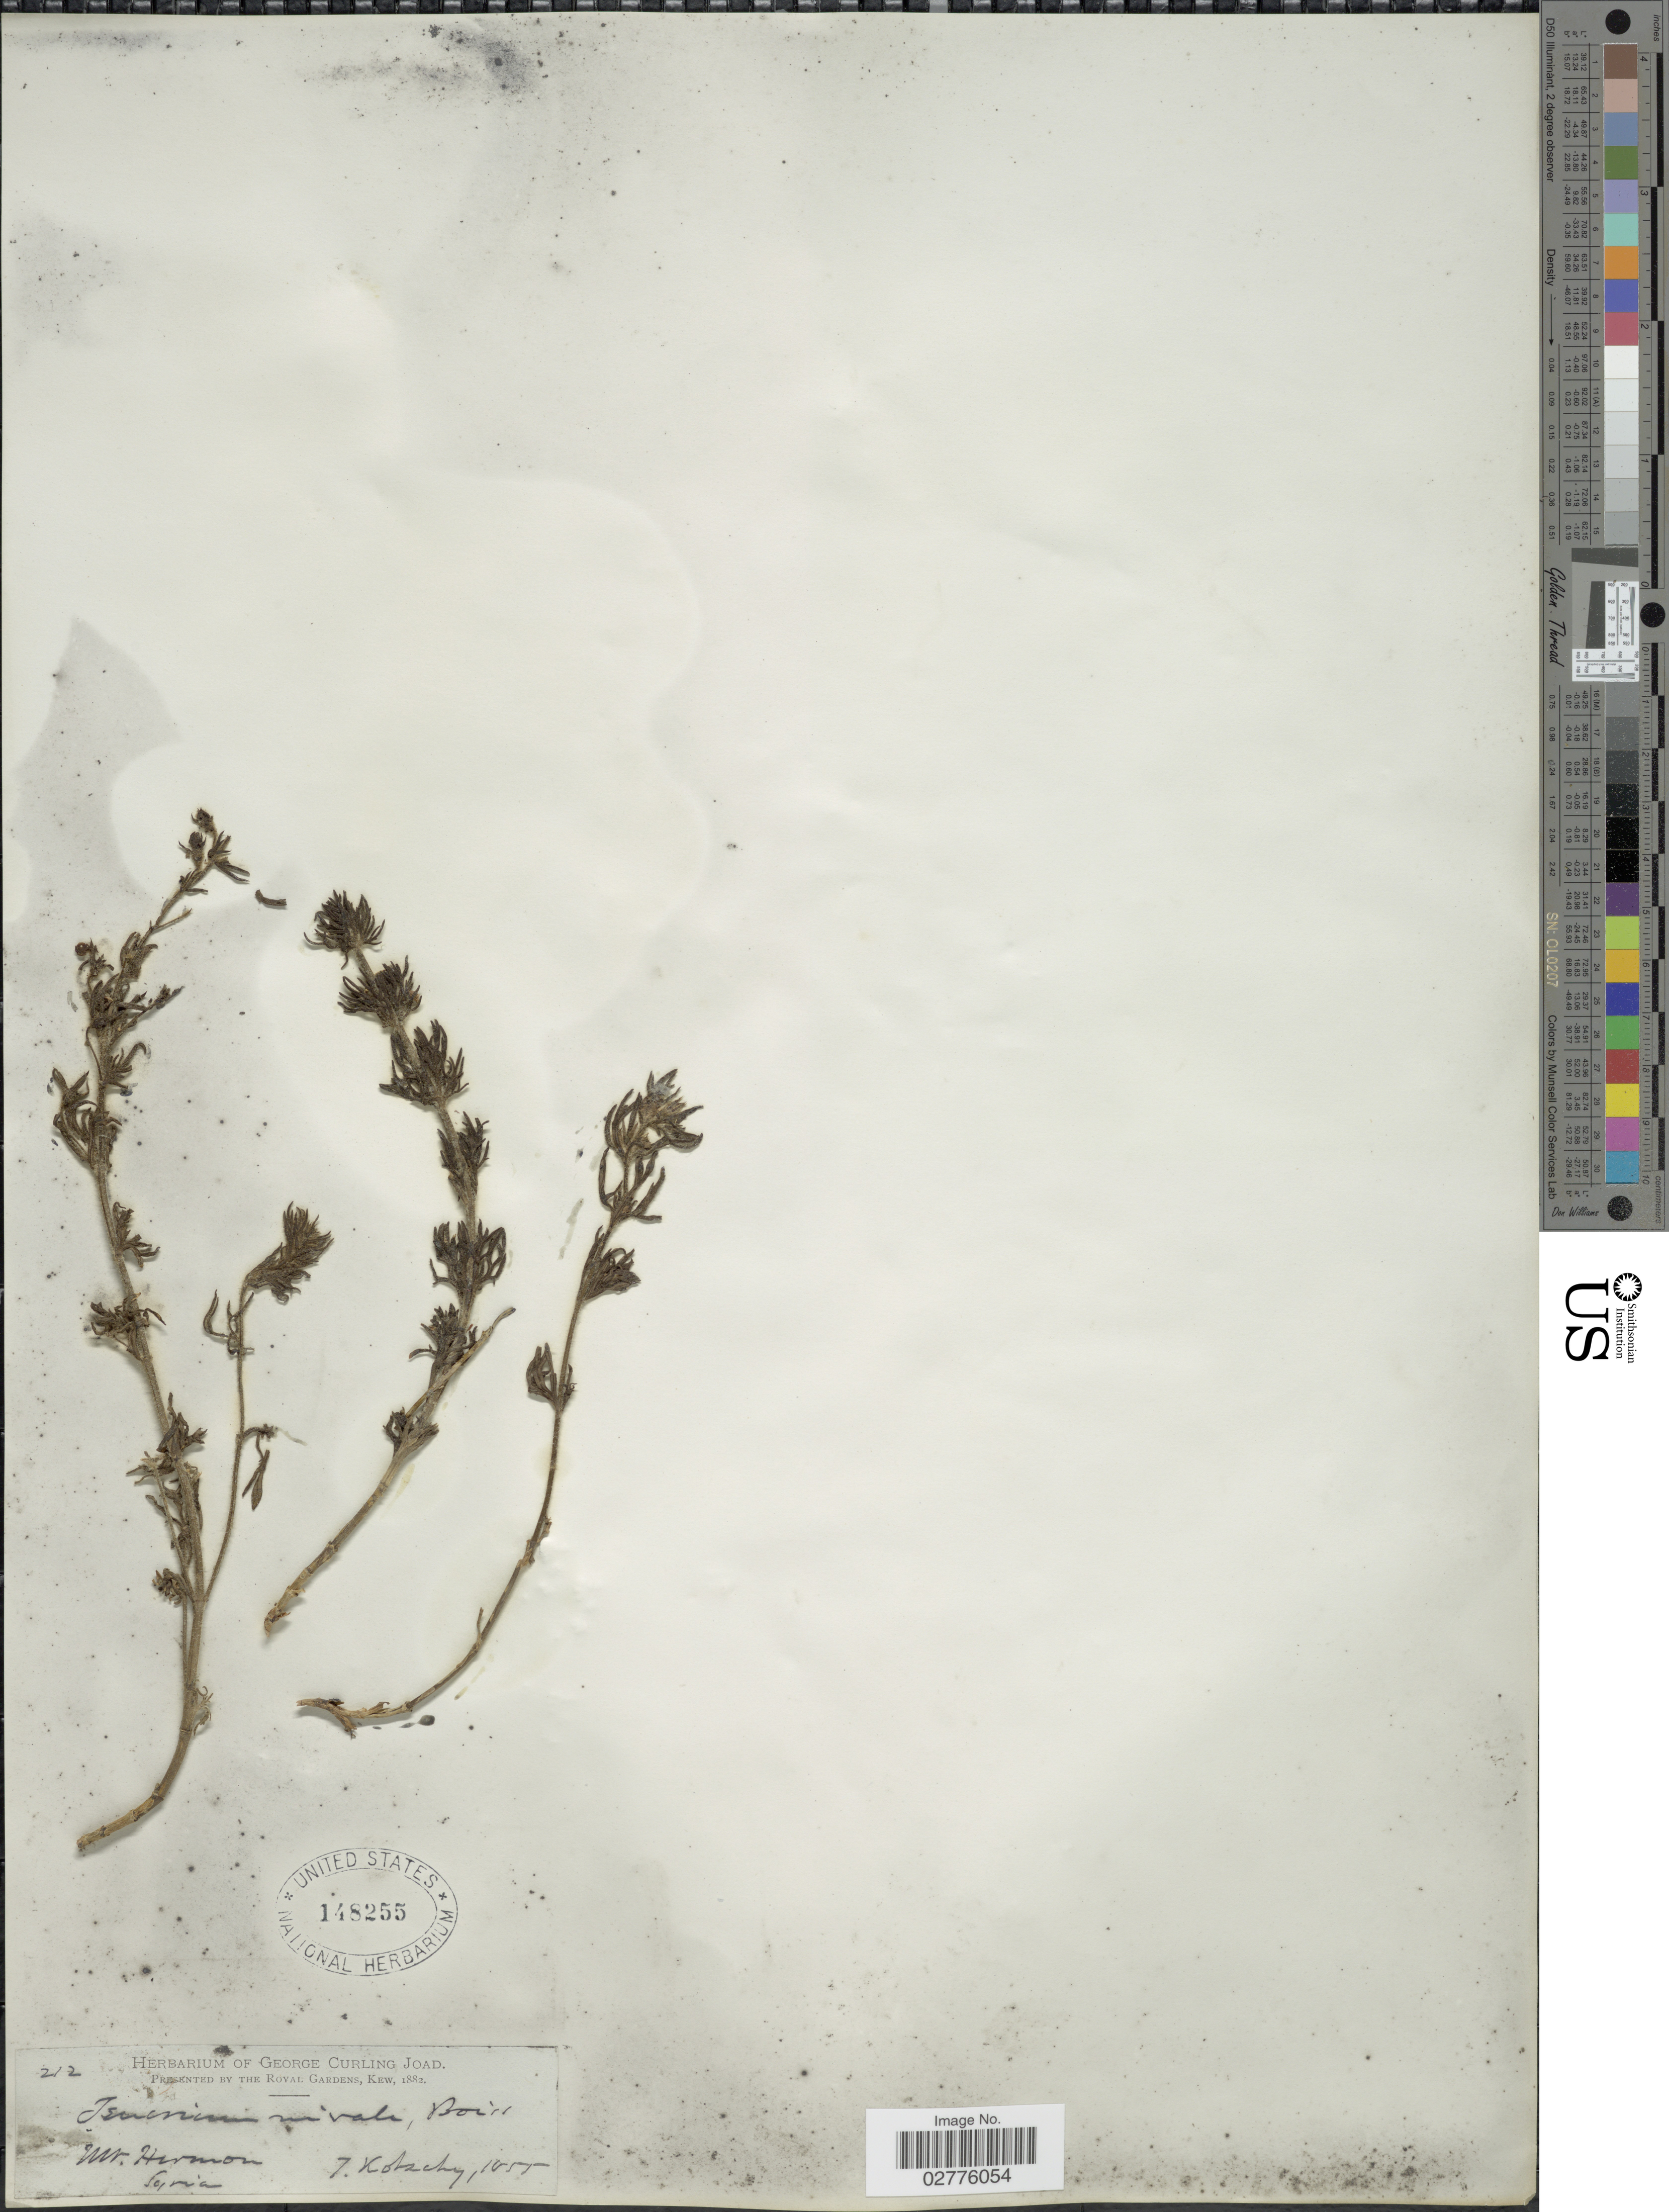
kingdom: Plantae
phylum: Tracheophyta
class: Magnoliopsida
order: Lamiales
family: Lamiaceae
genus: Teucrium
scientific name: Teucrium nivale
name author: Boiss.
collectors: T. Kotschy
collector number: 212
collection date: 1855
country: Syria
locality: Mt. Hennon. [interpreted]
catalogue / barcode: US 148255